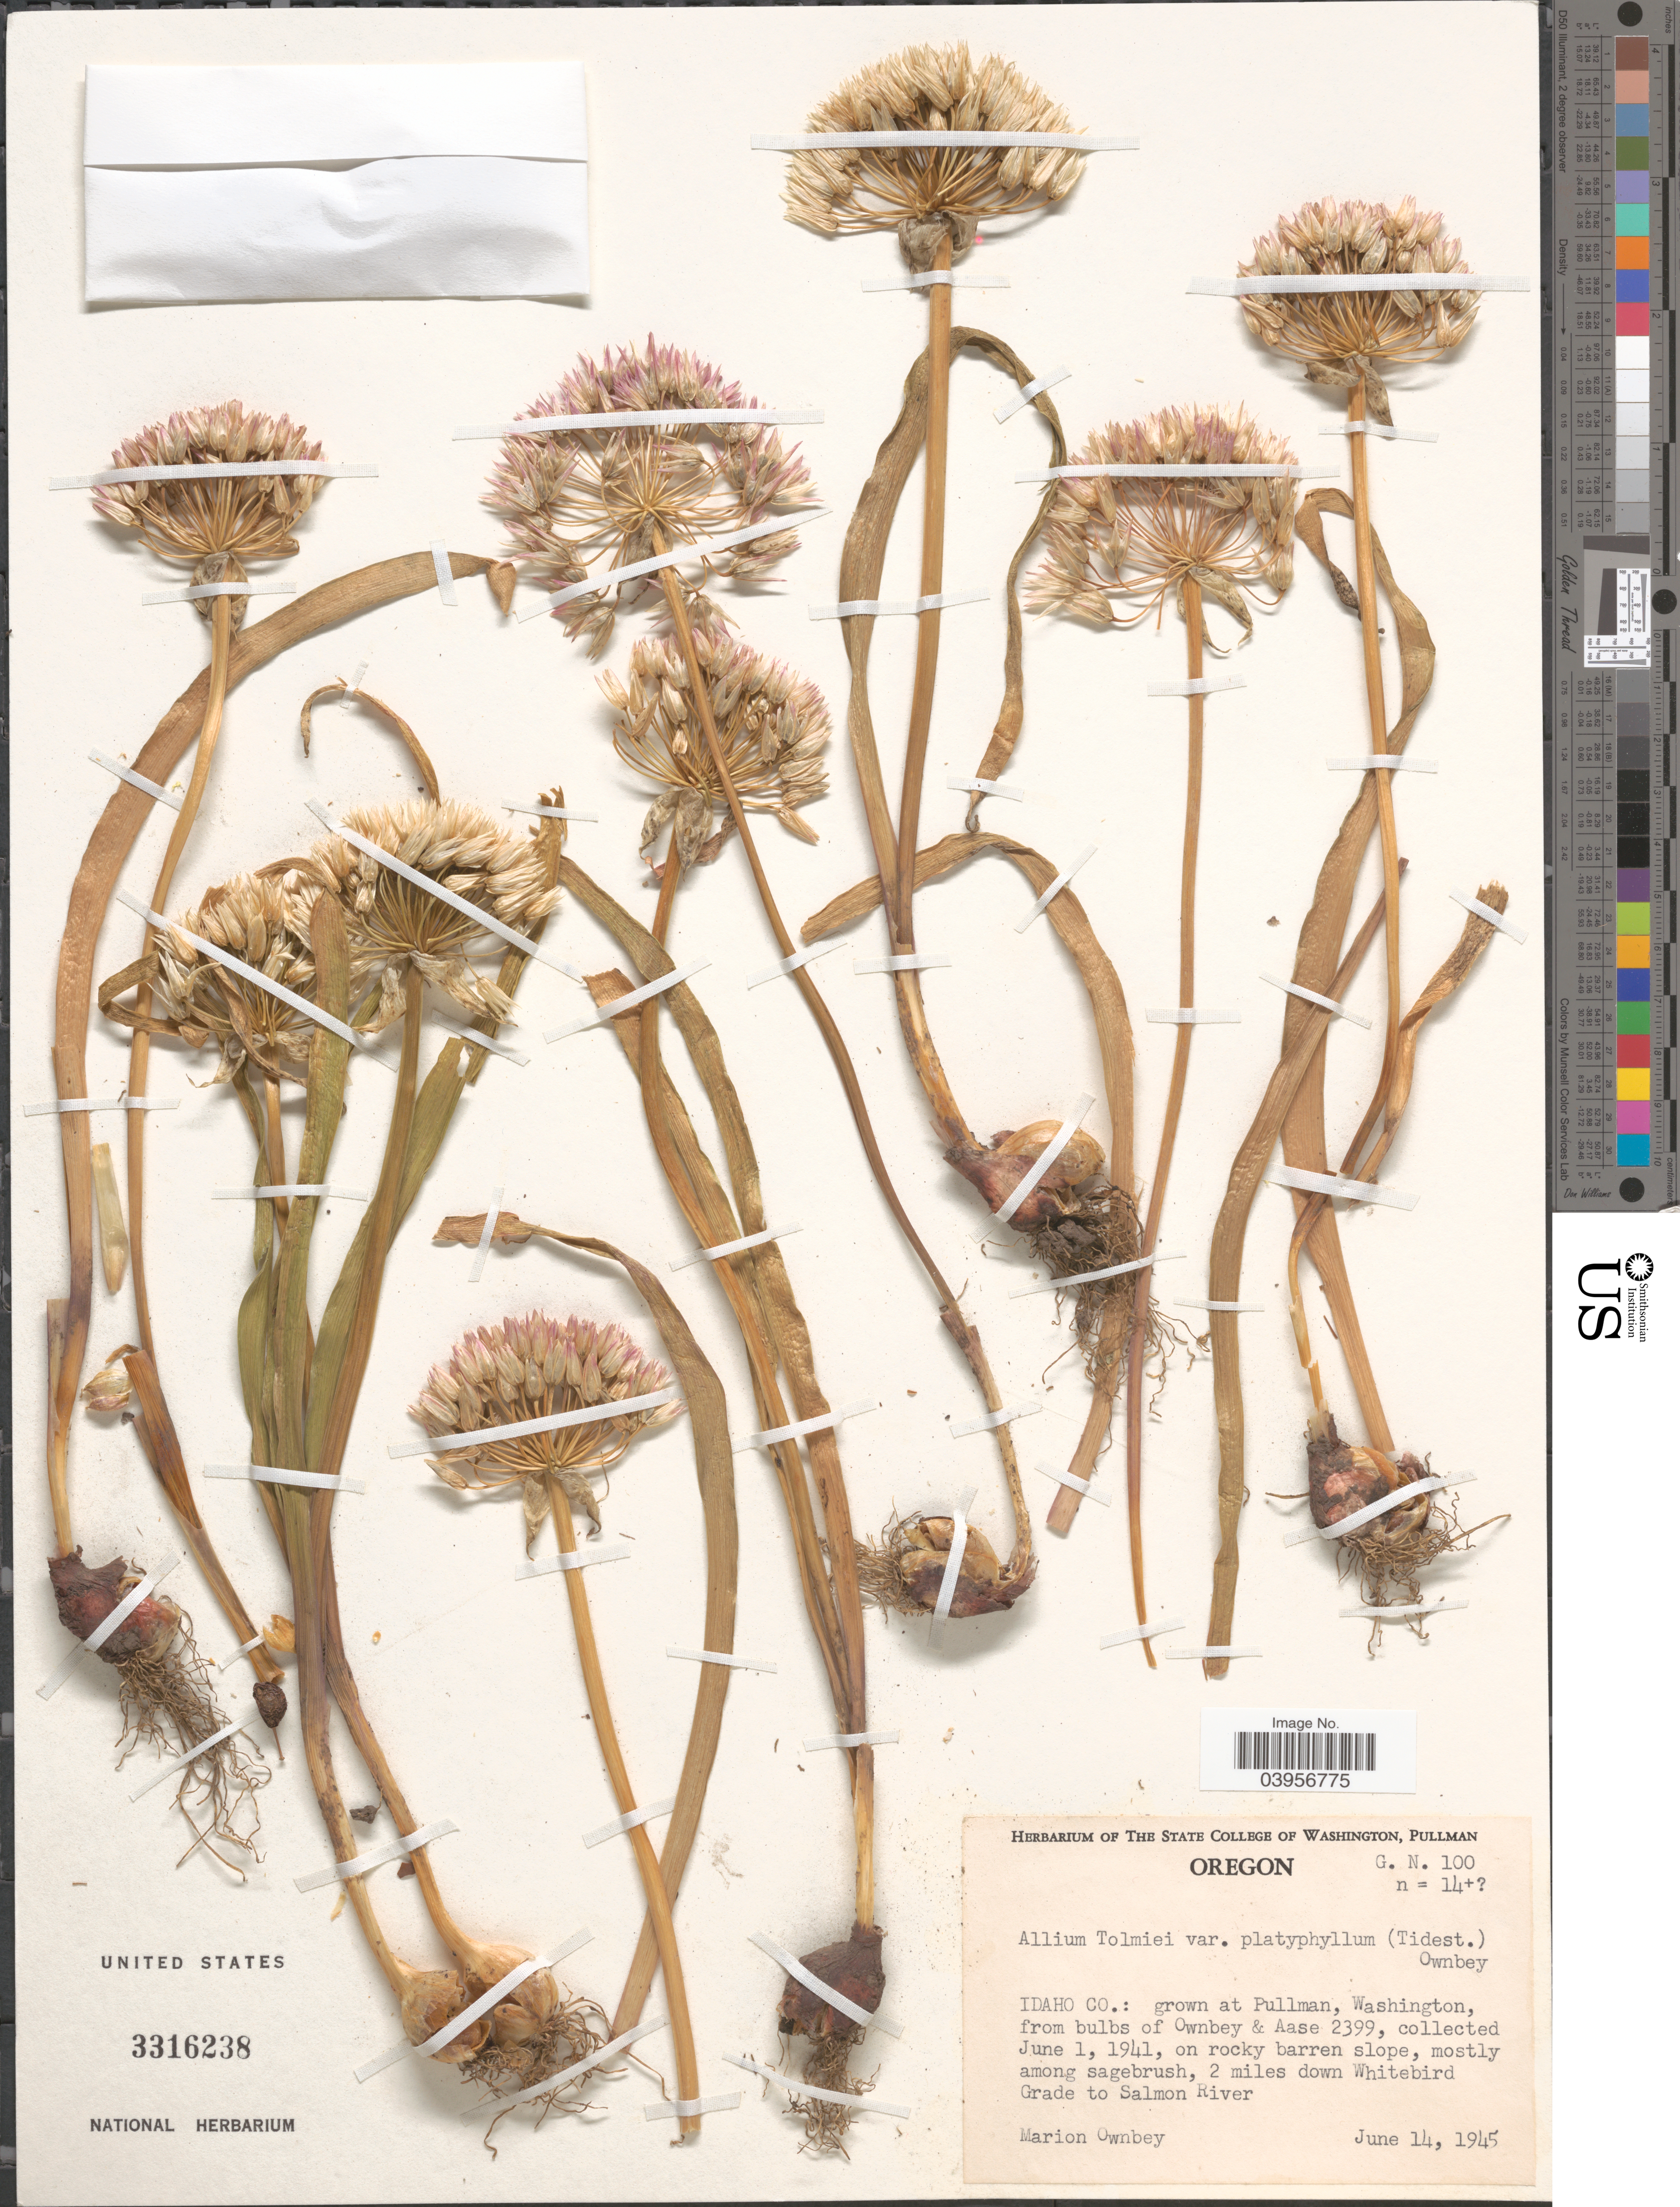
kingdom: Plantae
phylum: Tracheophyta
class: Liliopsida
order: Asparagales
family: Amaryllidaceae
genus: Allium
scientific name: Allium tolmiei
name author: Baker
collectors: M. Ownbey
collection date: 1945-06-14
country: United States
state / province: Oregon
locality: Idaho Co.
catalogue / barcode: US 3316238